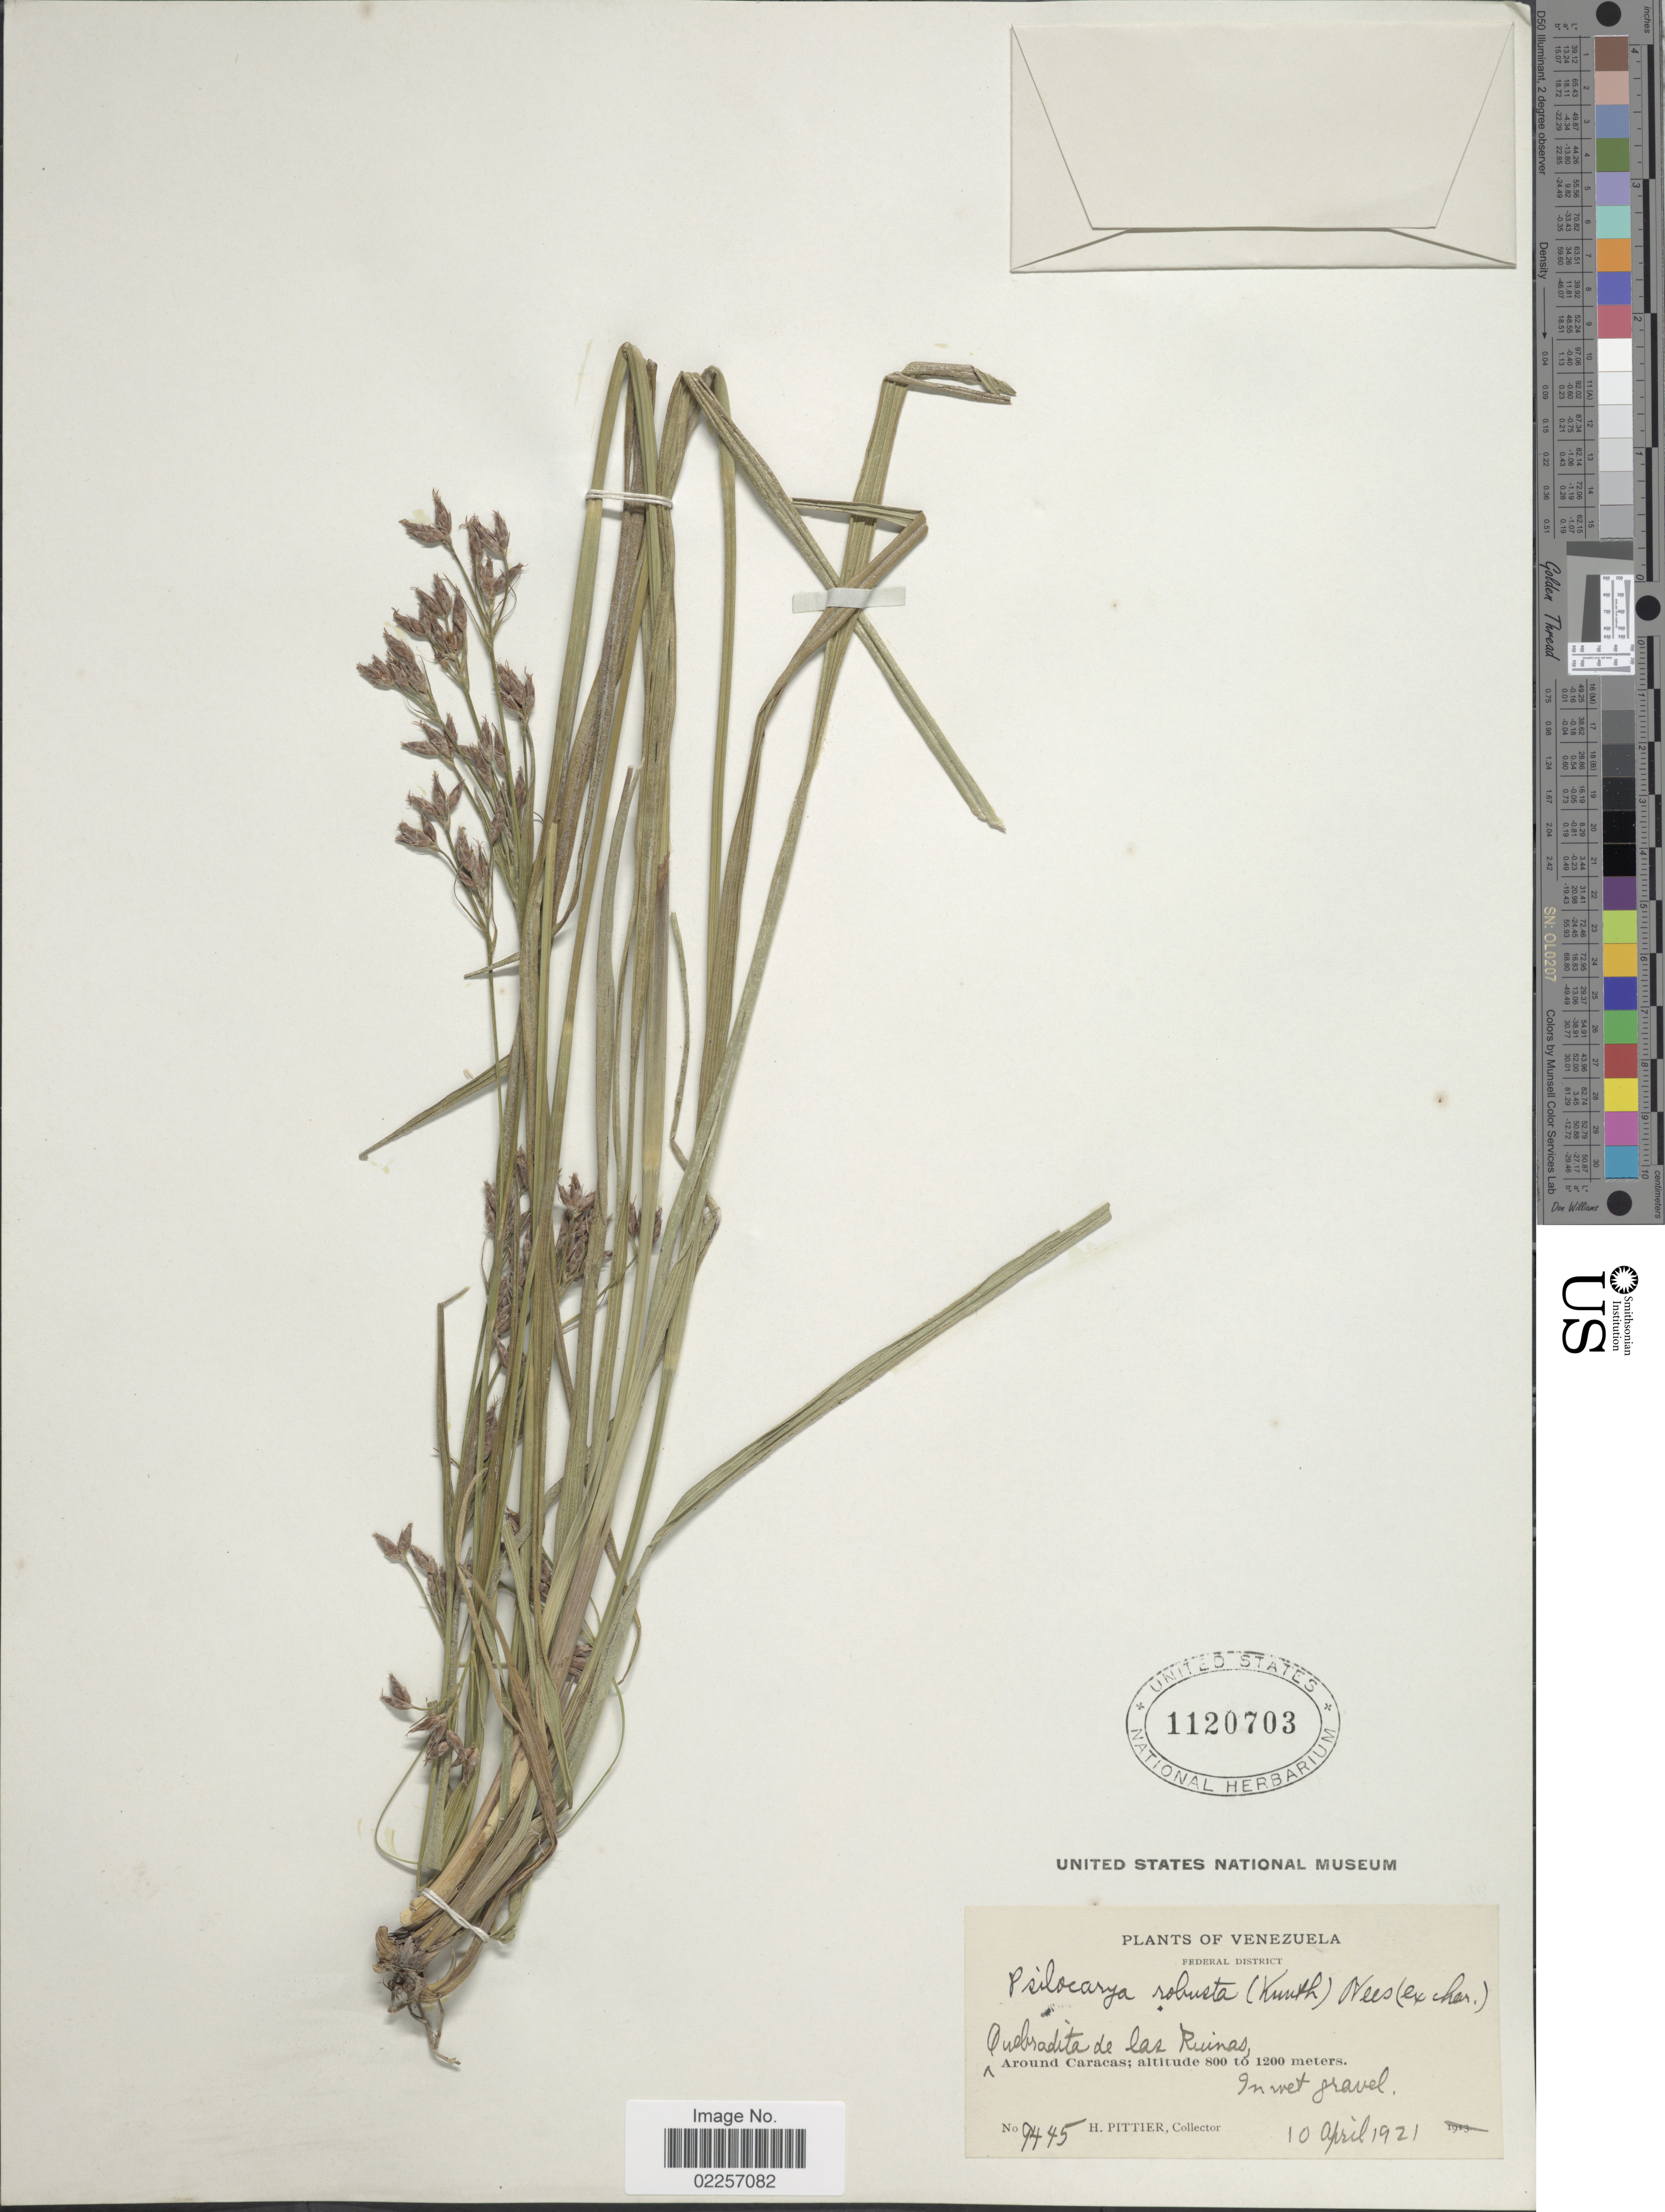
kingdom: Plantae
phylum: Tracheophyta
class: Liliopsida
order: Poales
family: Cyperaceae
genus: Rhynchospora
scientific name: Rhynchospora robusta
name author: (Kunth) Boeckeler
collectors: H. F. Pittier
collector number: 9445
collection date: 1921-04-10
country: Venezuela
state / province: Distrito Federal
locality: Federal District. Quebradita de las Ruinas, Around Caracas.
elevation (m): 800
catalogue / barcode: US 1120703